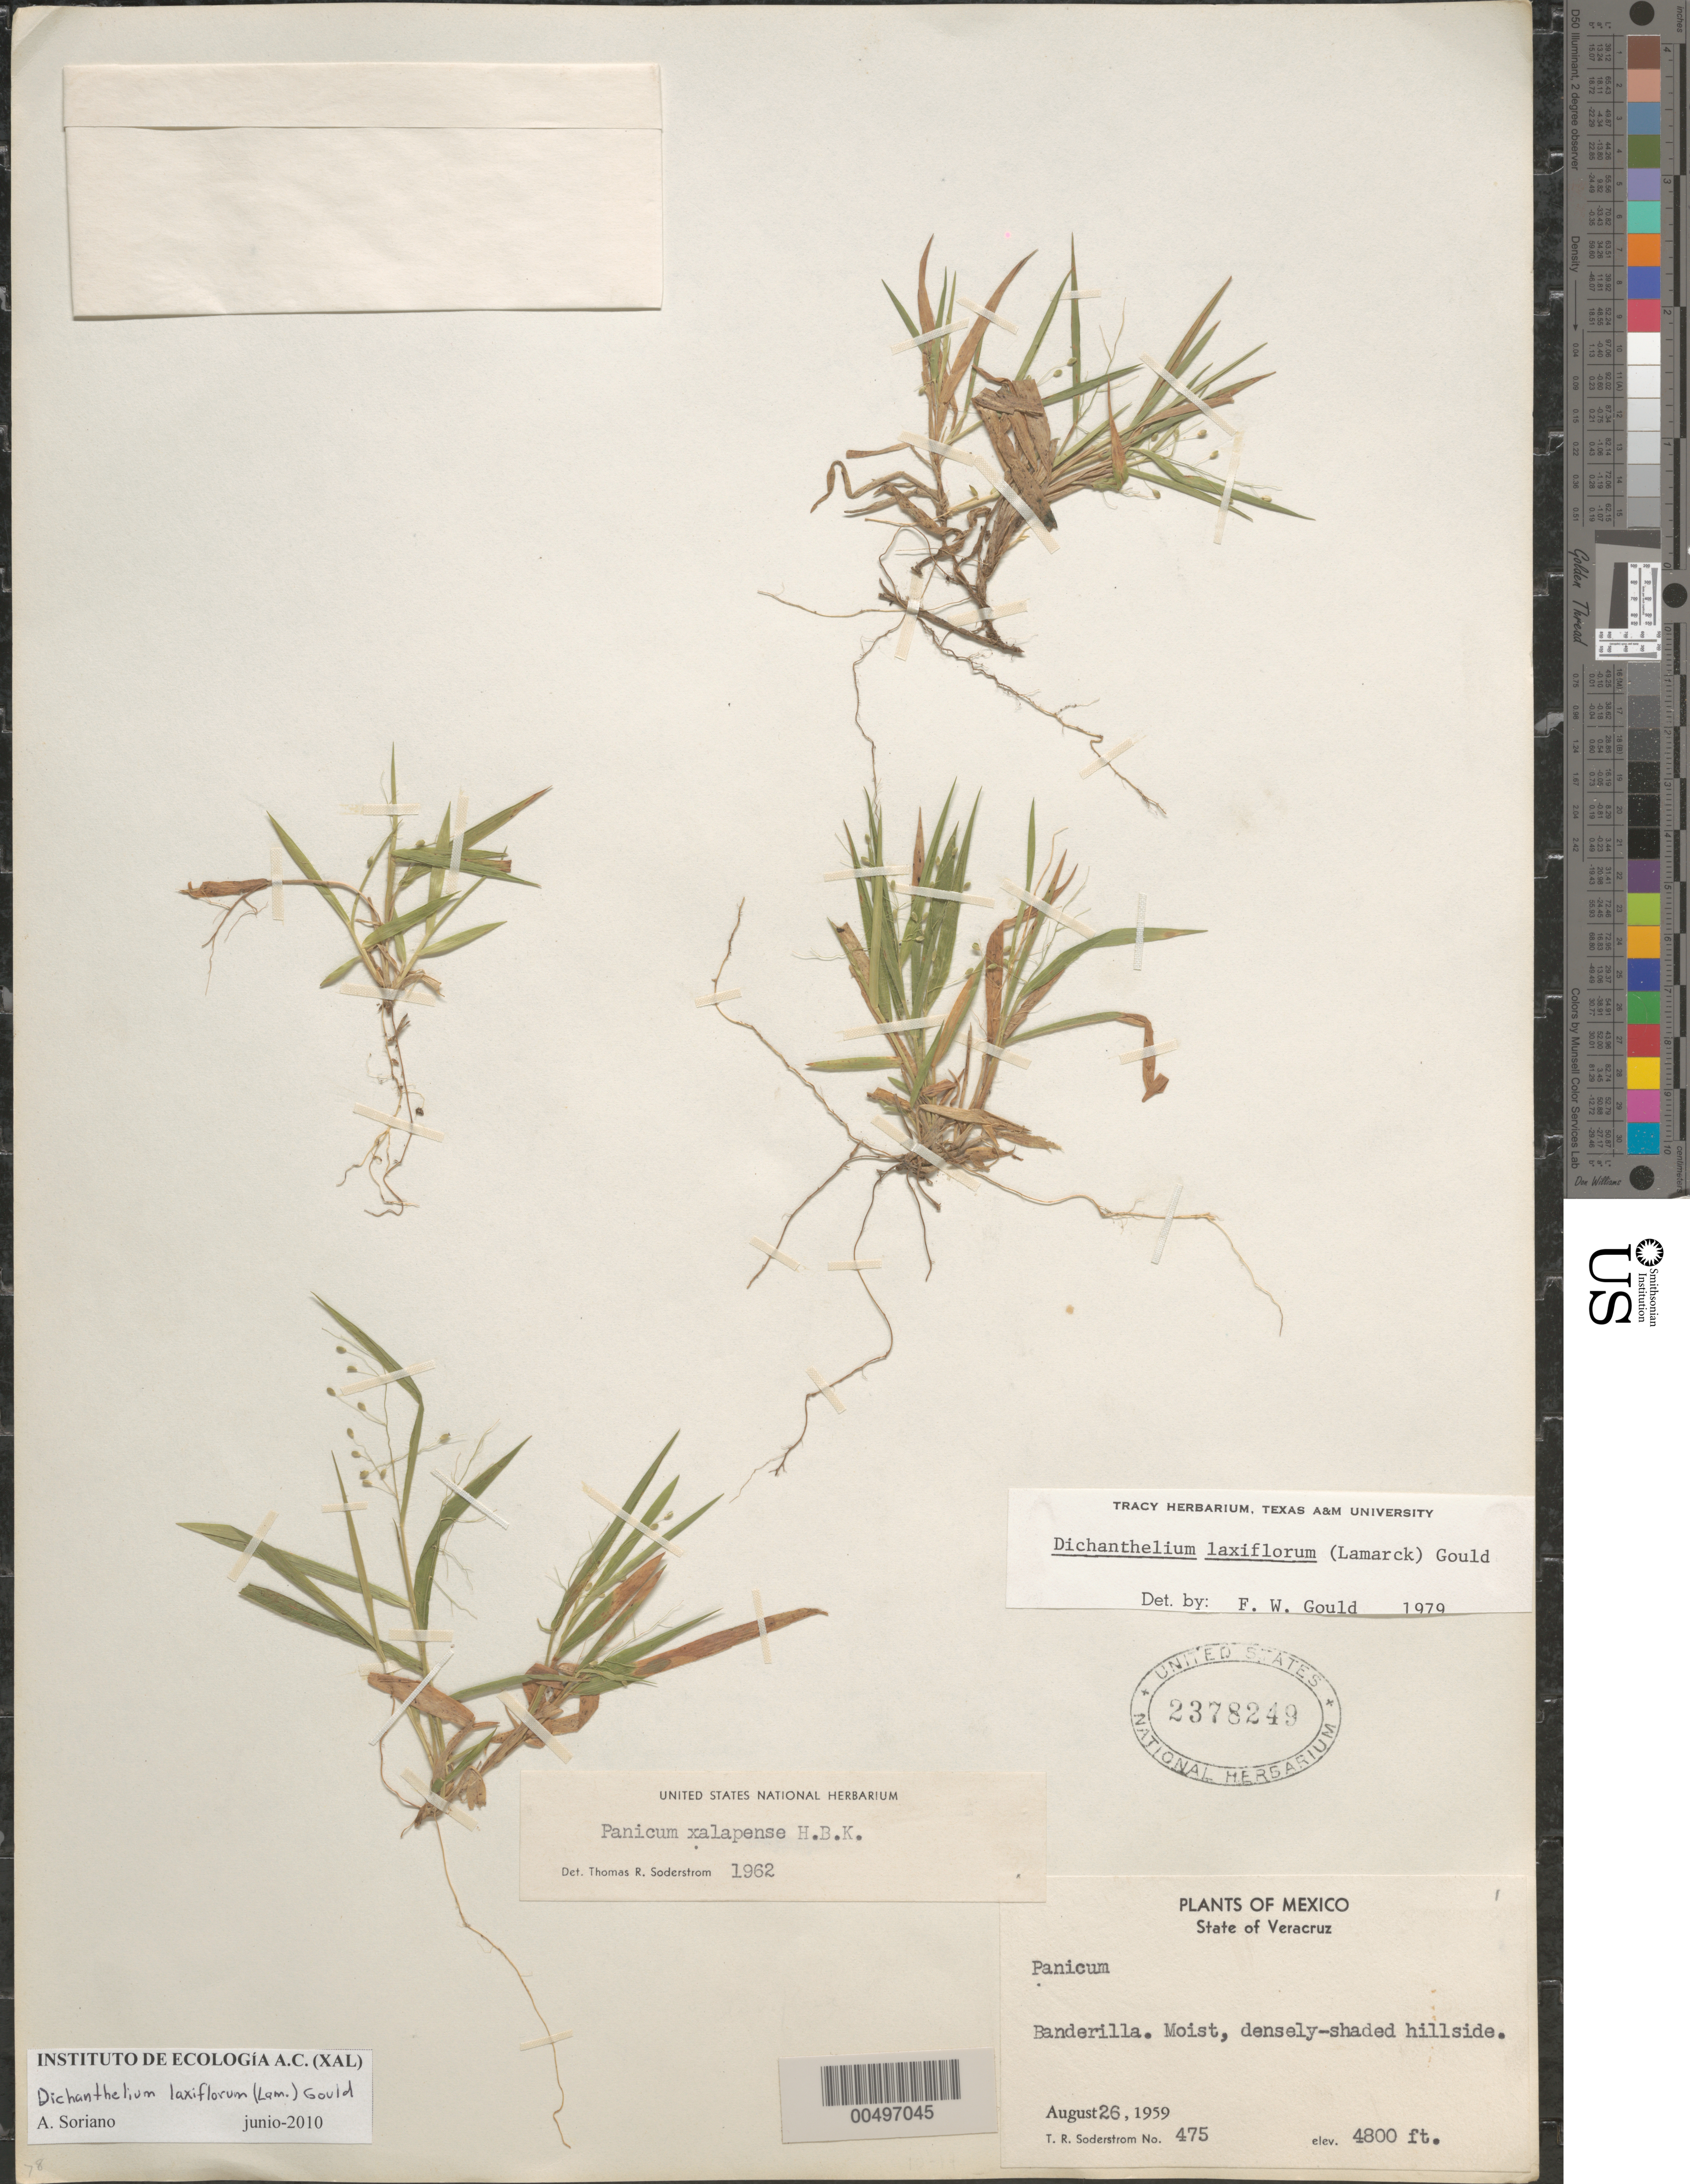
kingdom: Plantae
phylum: Tracheophyta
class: Liliopsida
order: Poales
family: Poaceae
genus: Dichanthelium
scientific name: Dichanthelium laxiflorum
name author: (Lam.) Gould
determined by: Gould, F. W.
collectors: T. R. Soderstrom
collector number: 475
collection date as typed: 26 Aug 1959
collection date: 1959-08-26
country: Mexico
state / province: Veracruz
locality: Banderilla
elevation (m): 1463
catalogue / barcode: US 2378249